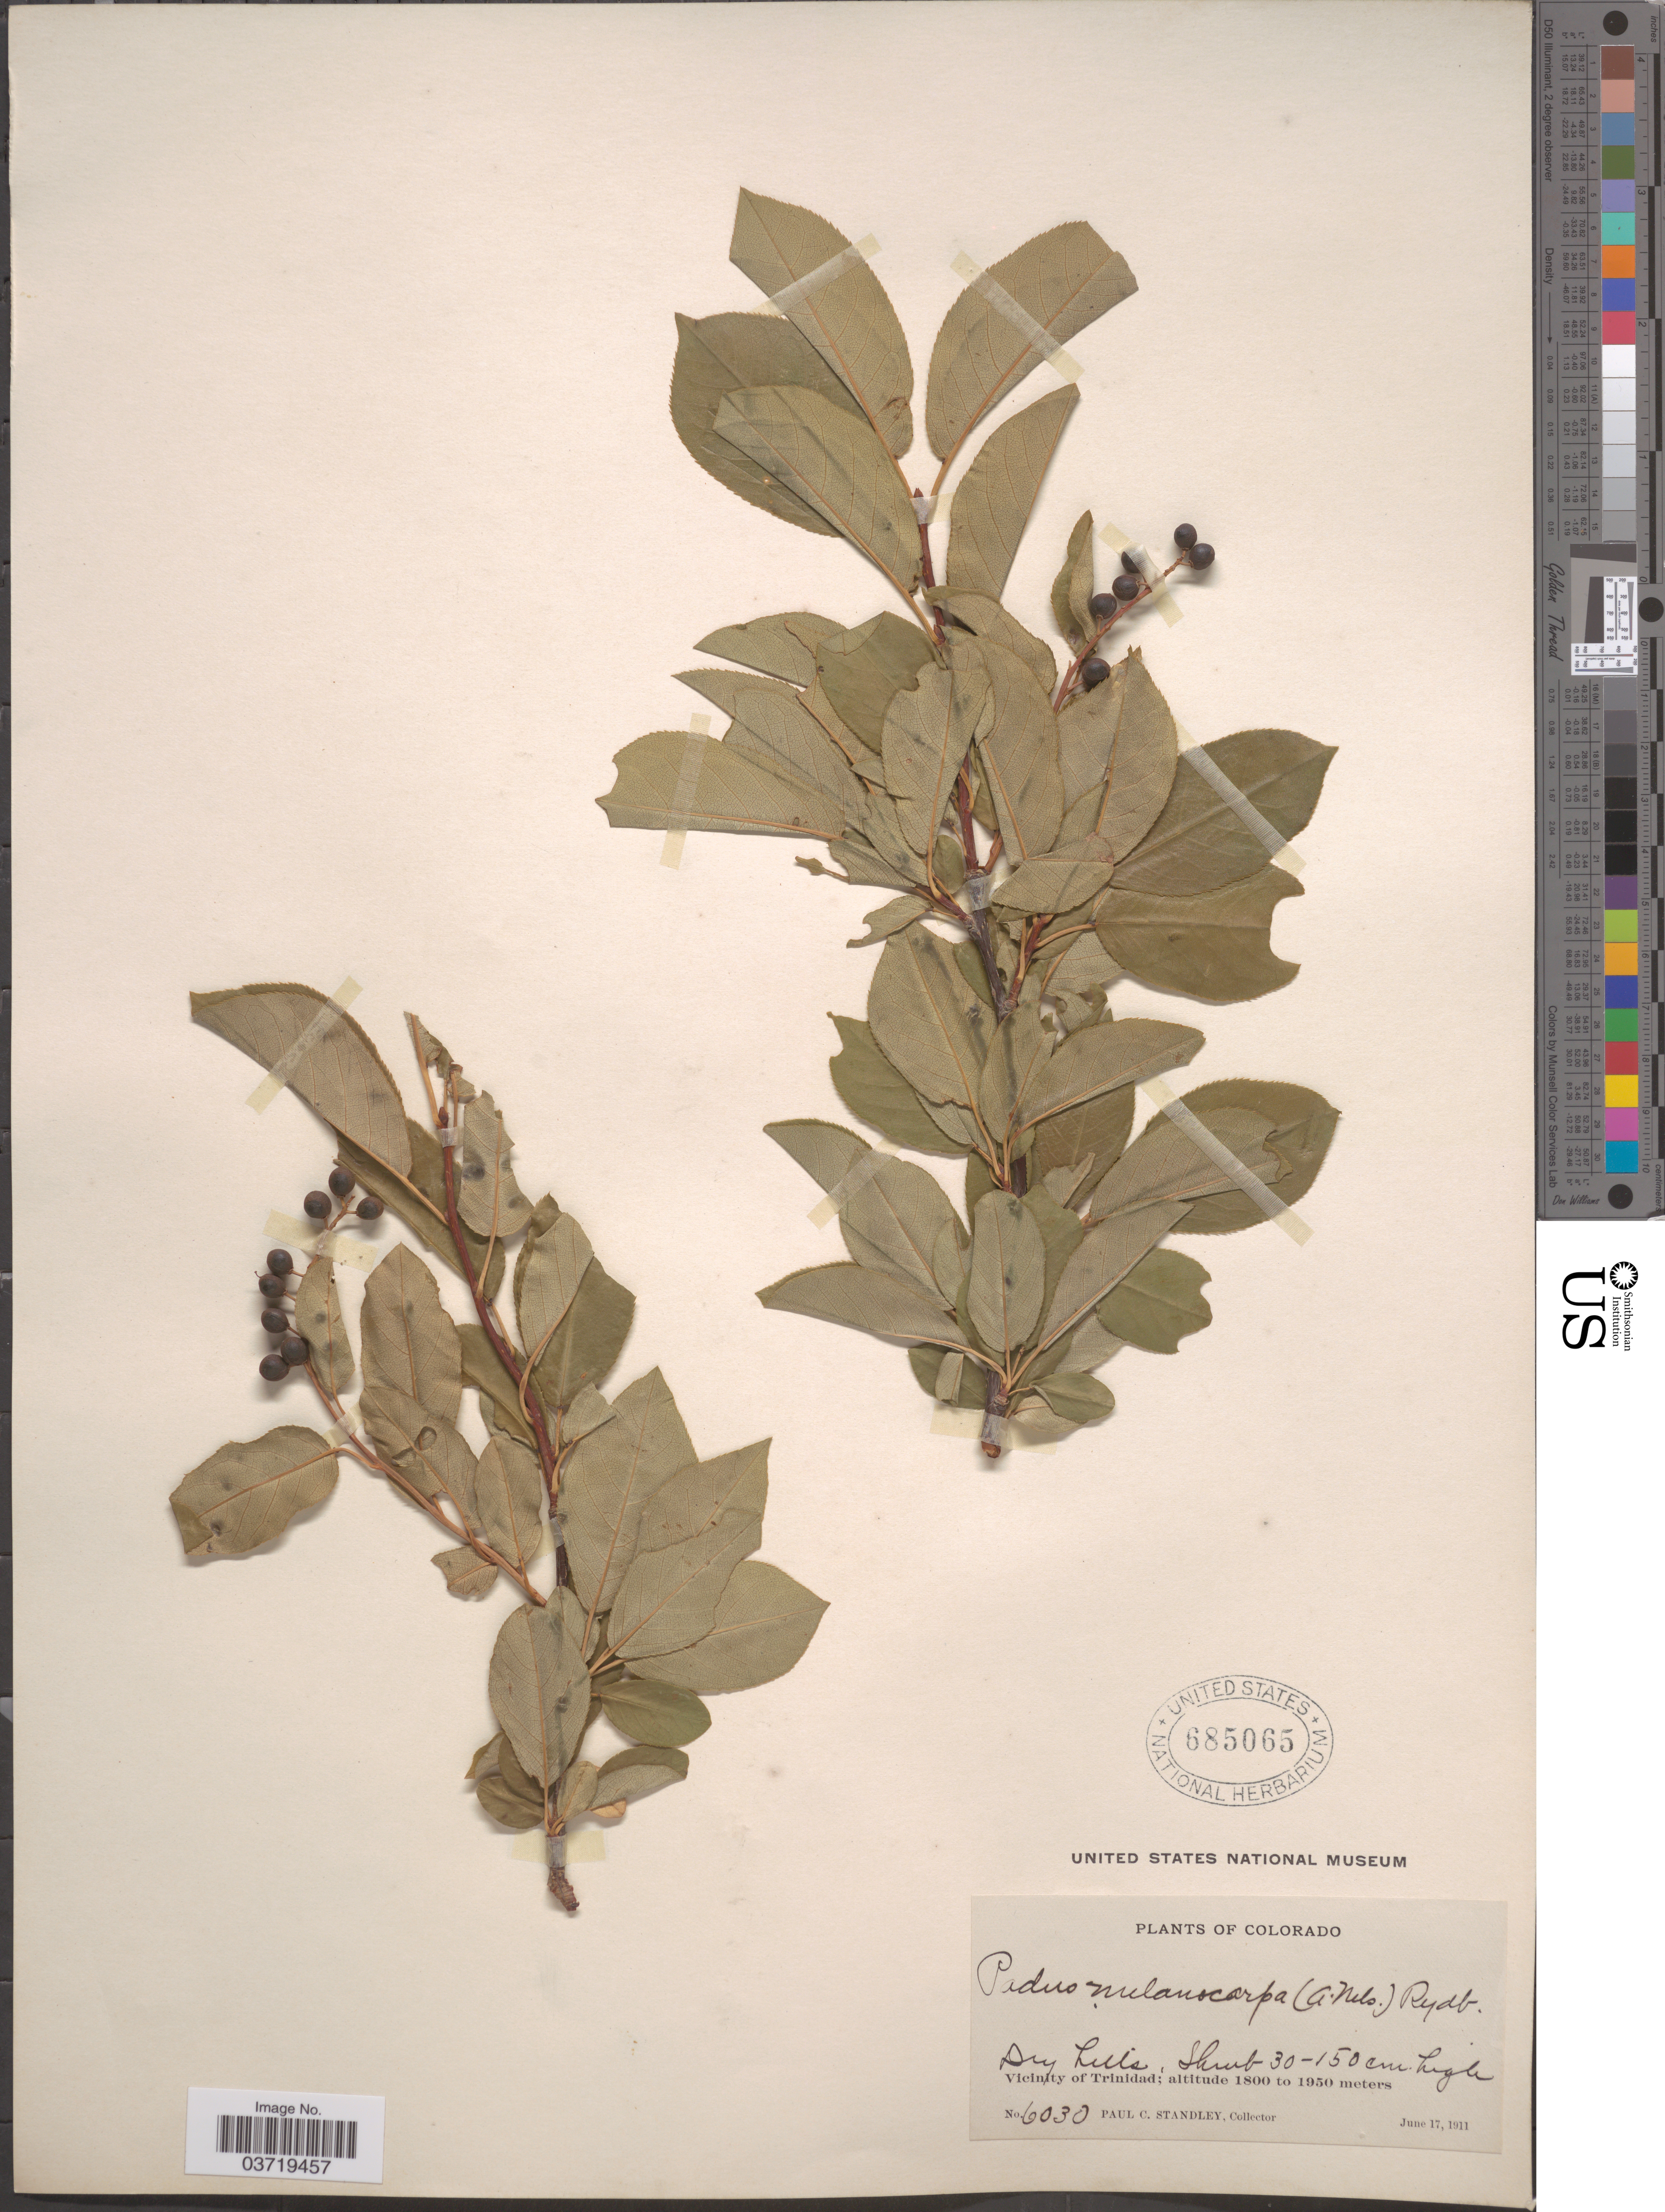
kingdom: Plantae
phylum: Tracheophyta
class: Magnoliopsida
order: Rosales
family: Rosaceae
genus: Prunus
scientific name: Prunus virginiana var. demissa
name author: (Nutt.) Torr.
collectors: P. C. Standley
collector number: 6030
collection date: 1911-06-17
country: United States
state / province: Colorado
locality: Vicinity of Trinidad.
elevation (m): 1800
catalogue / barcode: US 685065